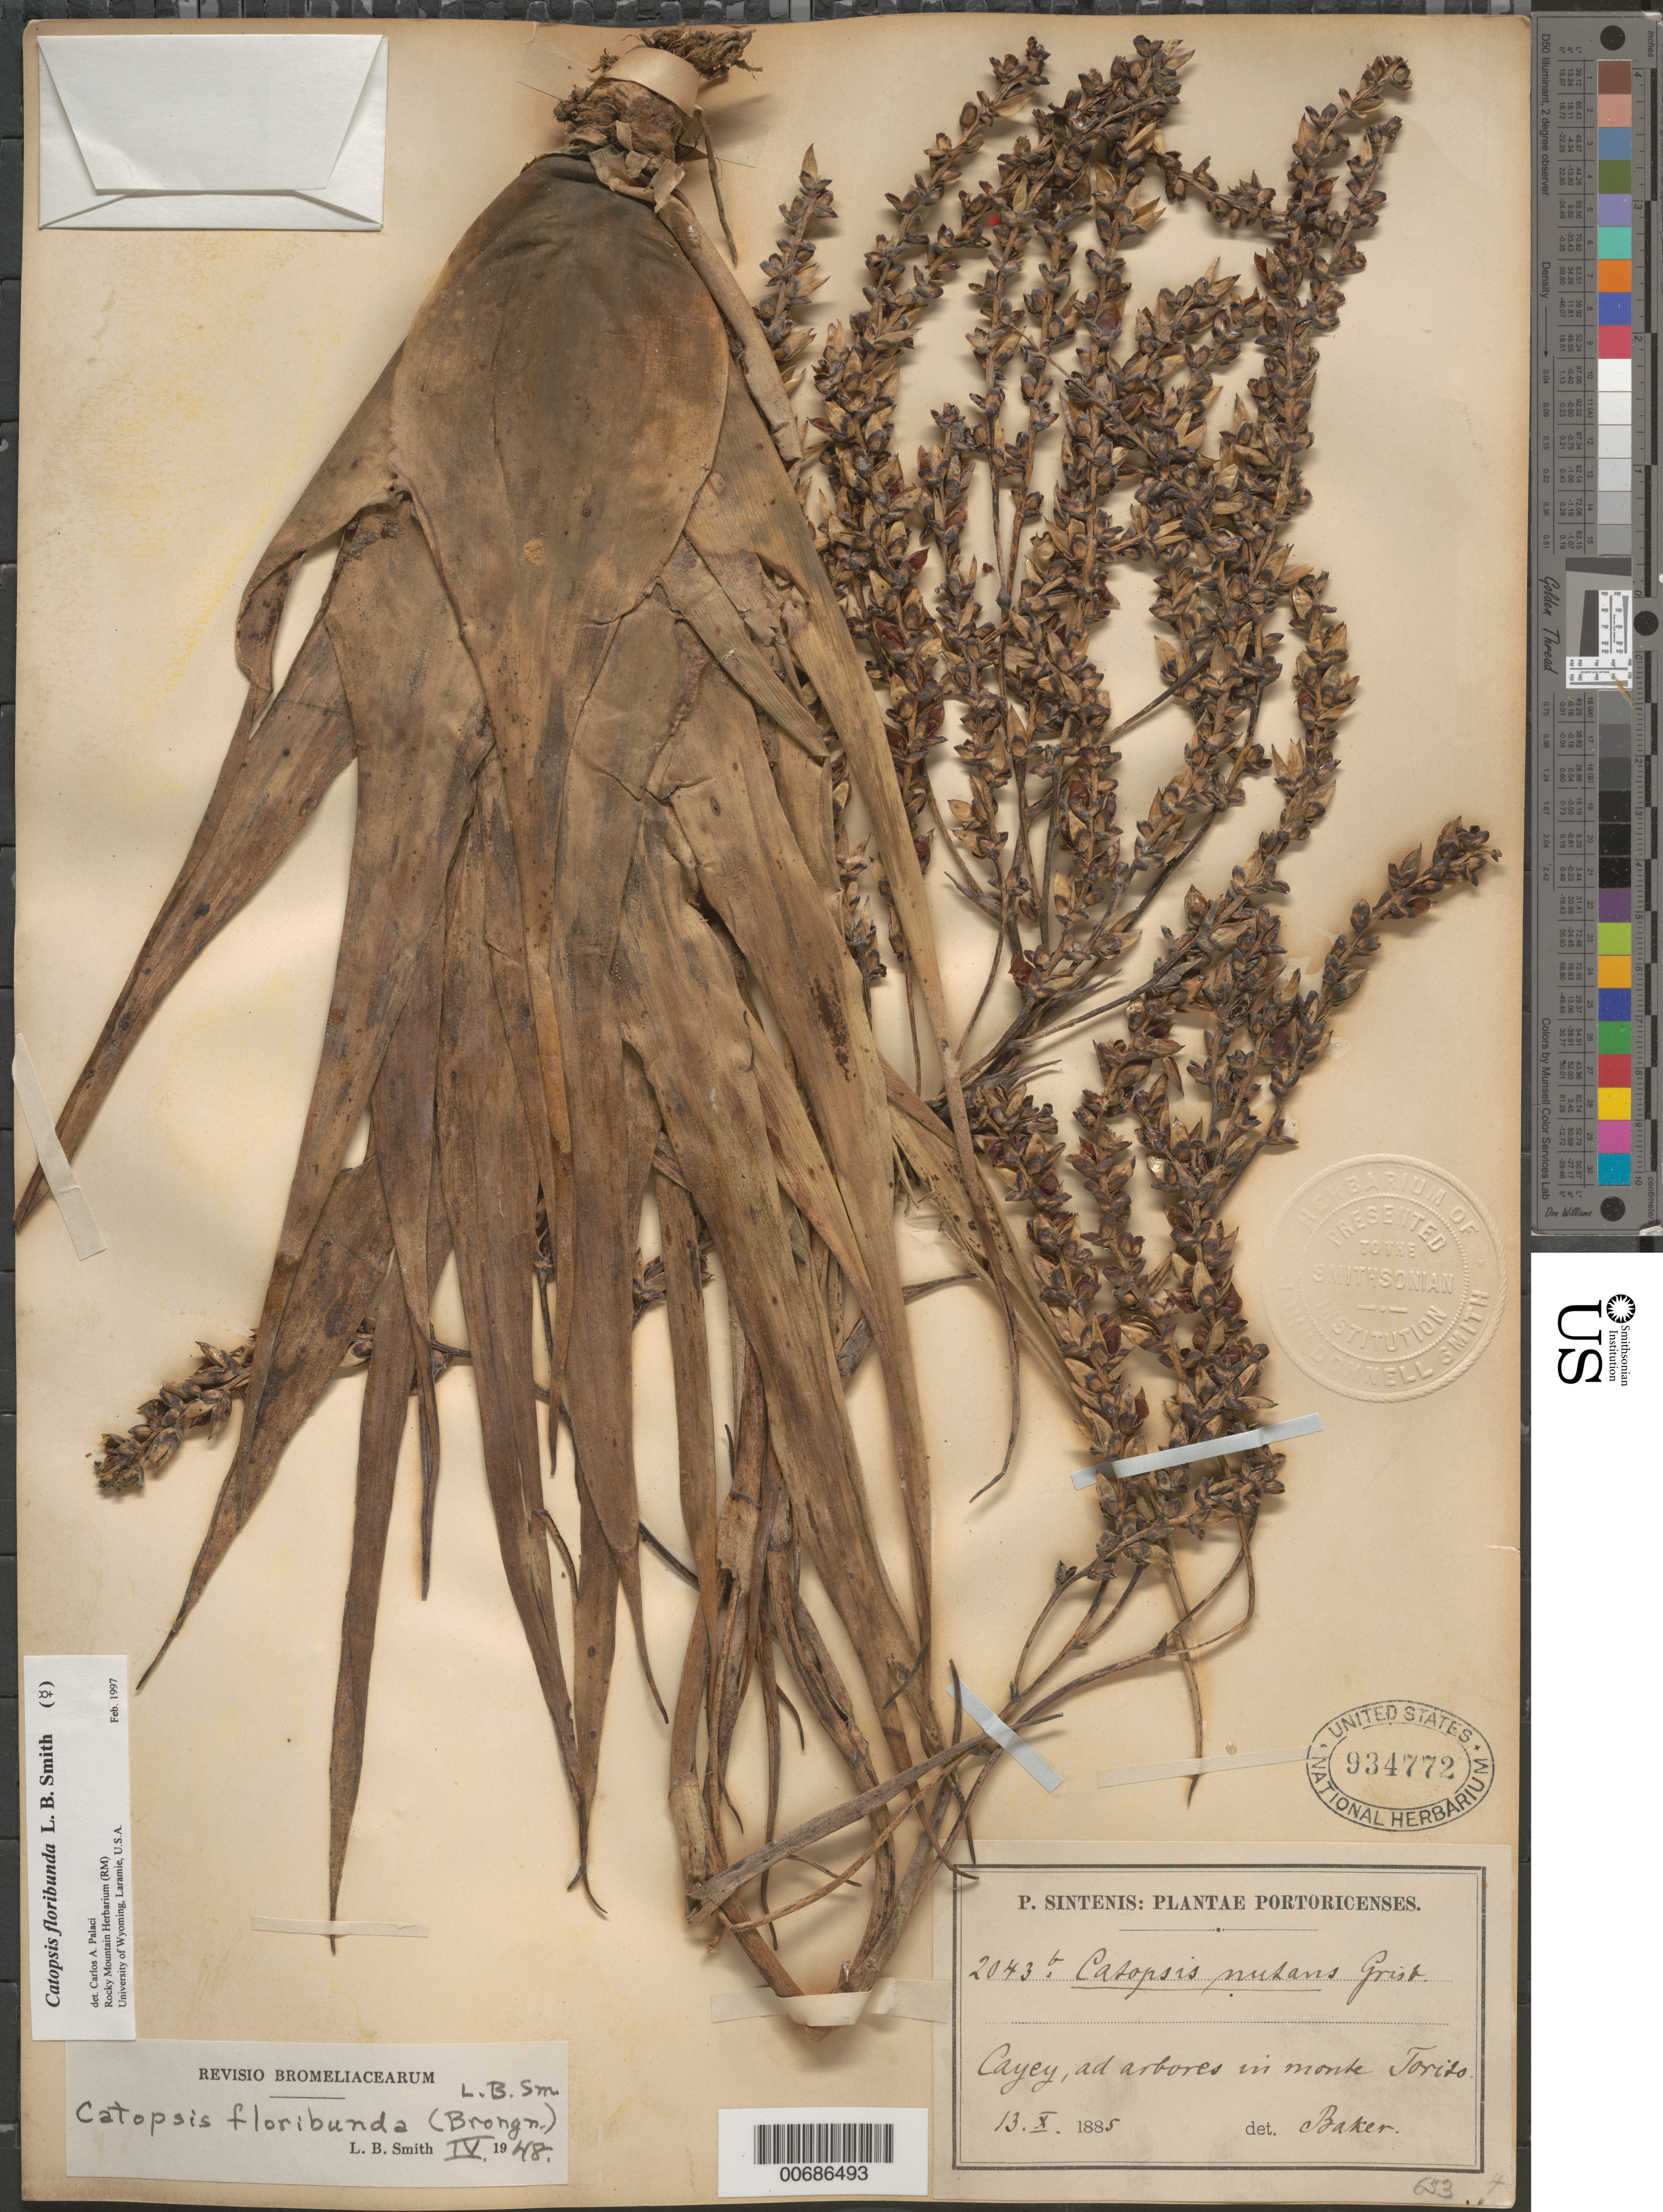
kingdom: Plantae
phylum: Tracheophyta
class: Liliopsida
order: Poales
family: Bromeliaceae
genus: Catopsis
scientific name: Catopsis floribunda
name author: L.B. Sm.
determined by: Palací, C. A., (RM), University of Wyoming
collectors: P. Sintenis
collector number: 2043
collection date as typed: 13 Oct 1885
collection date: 1885-10-13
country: Puerto Rico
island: Greater Antilles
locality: Cayey, ad arbores in monk Torito.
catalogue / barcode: US 934772